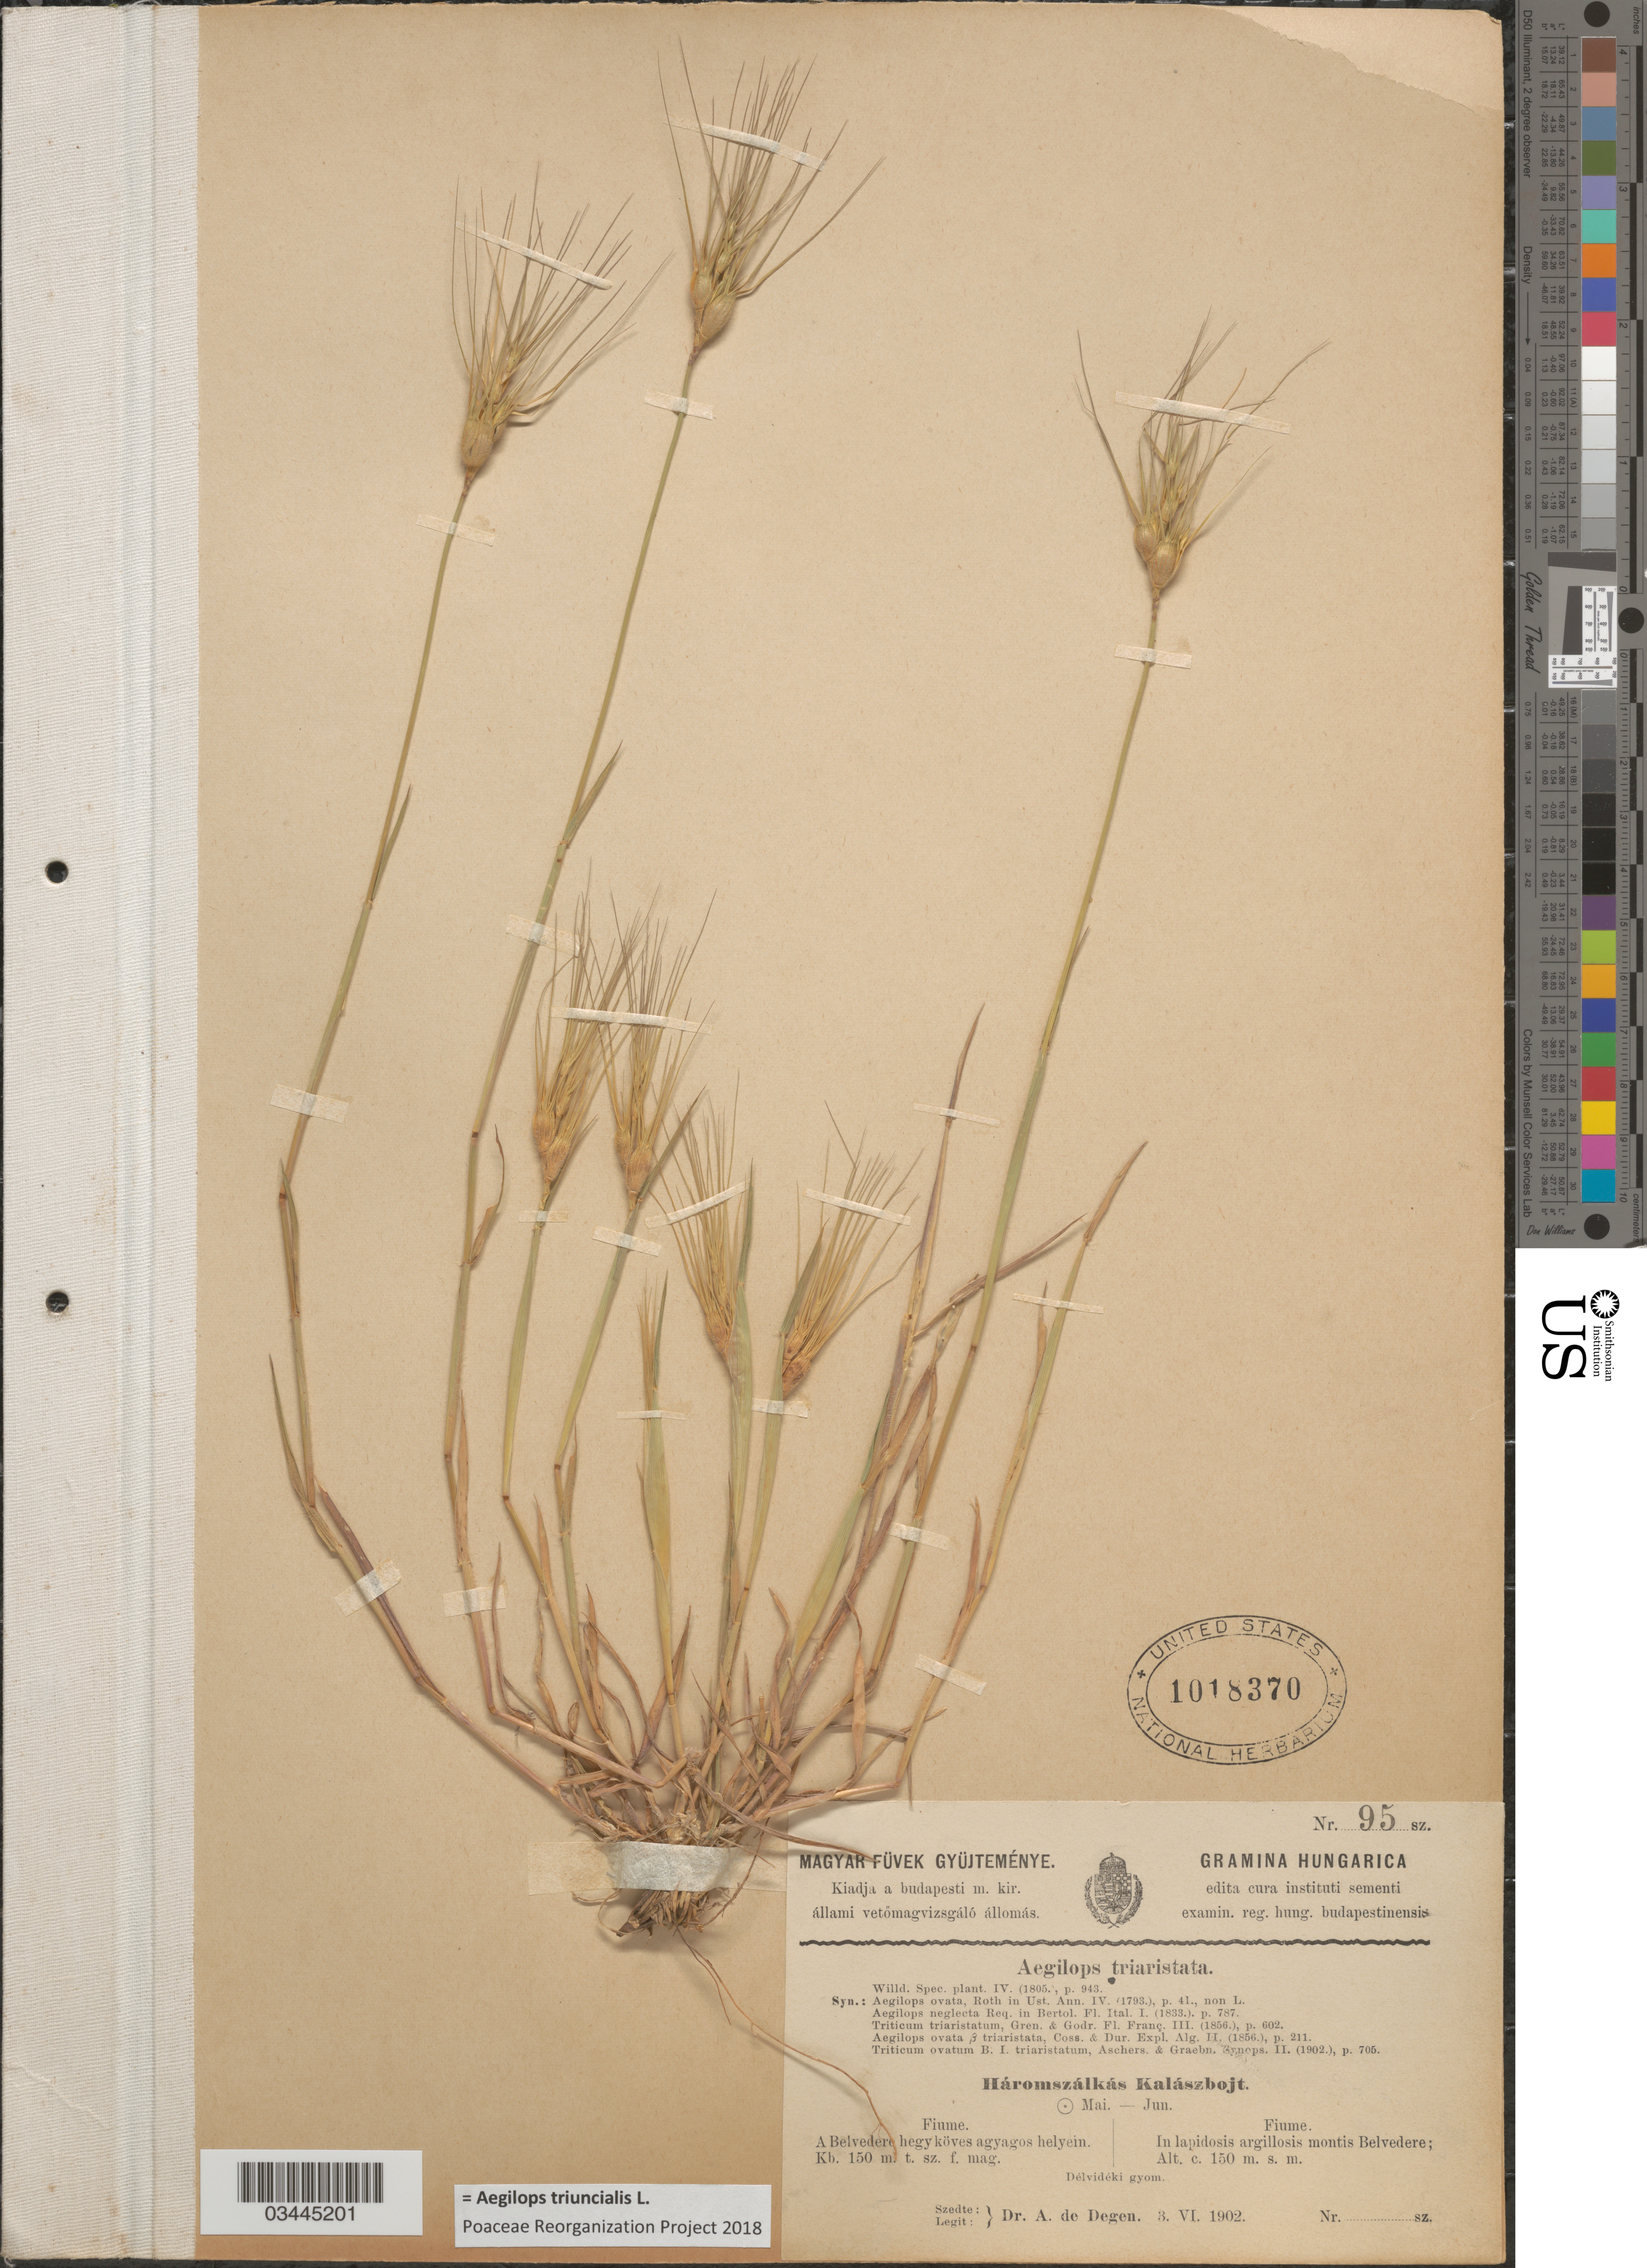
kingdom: Plantae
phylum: Tracheophyta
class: Liliopsida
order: Poales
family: Poaceae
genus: Aegilops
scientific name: Aegilops triuncialis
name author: L.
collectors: A. Degen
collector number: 95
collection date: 1902-06-03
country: Hungary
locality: Fiume. In lapidosis argillosis montis Belvedere.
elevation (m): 150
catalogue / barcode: US 1018370